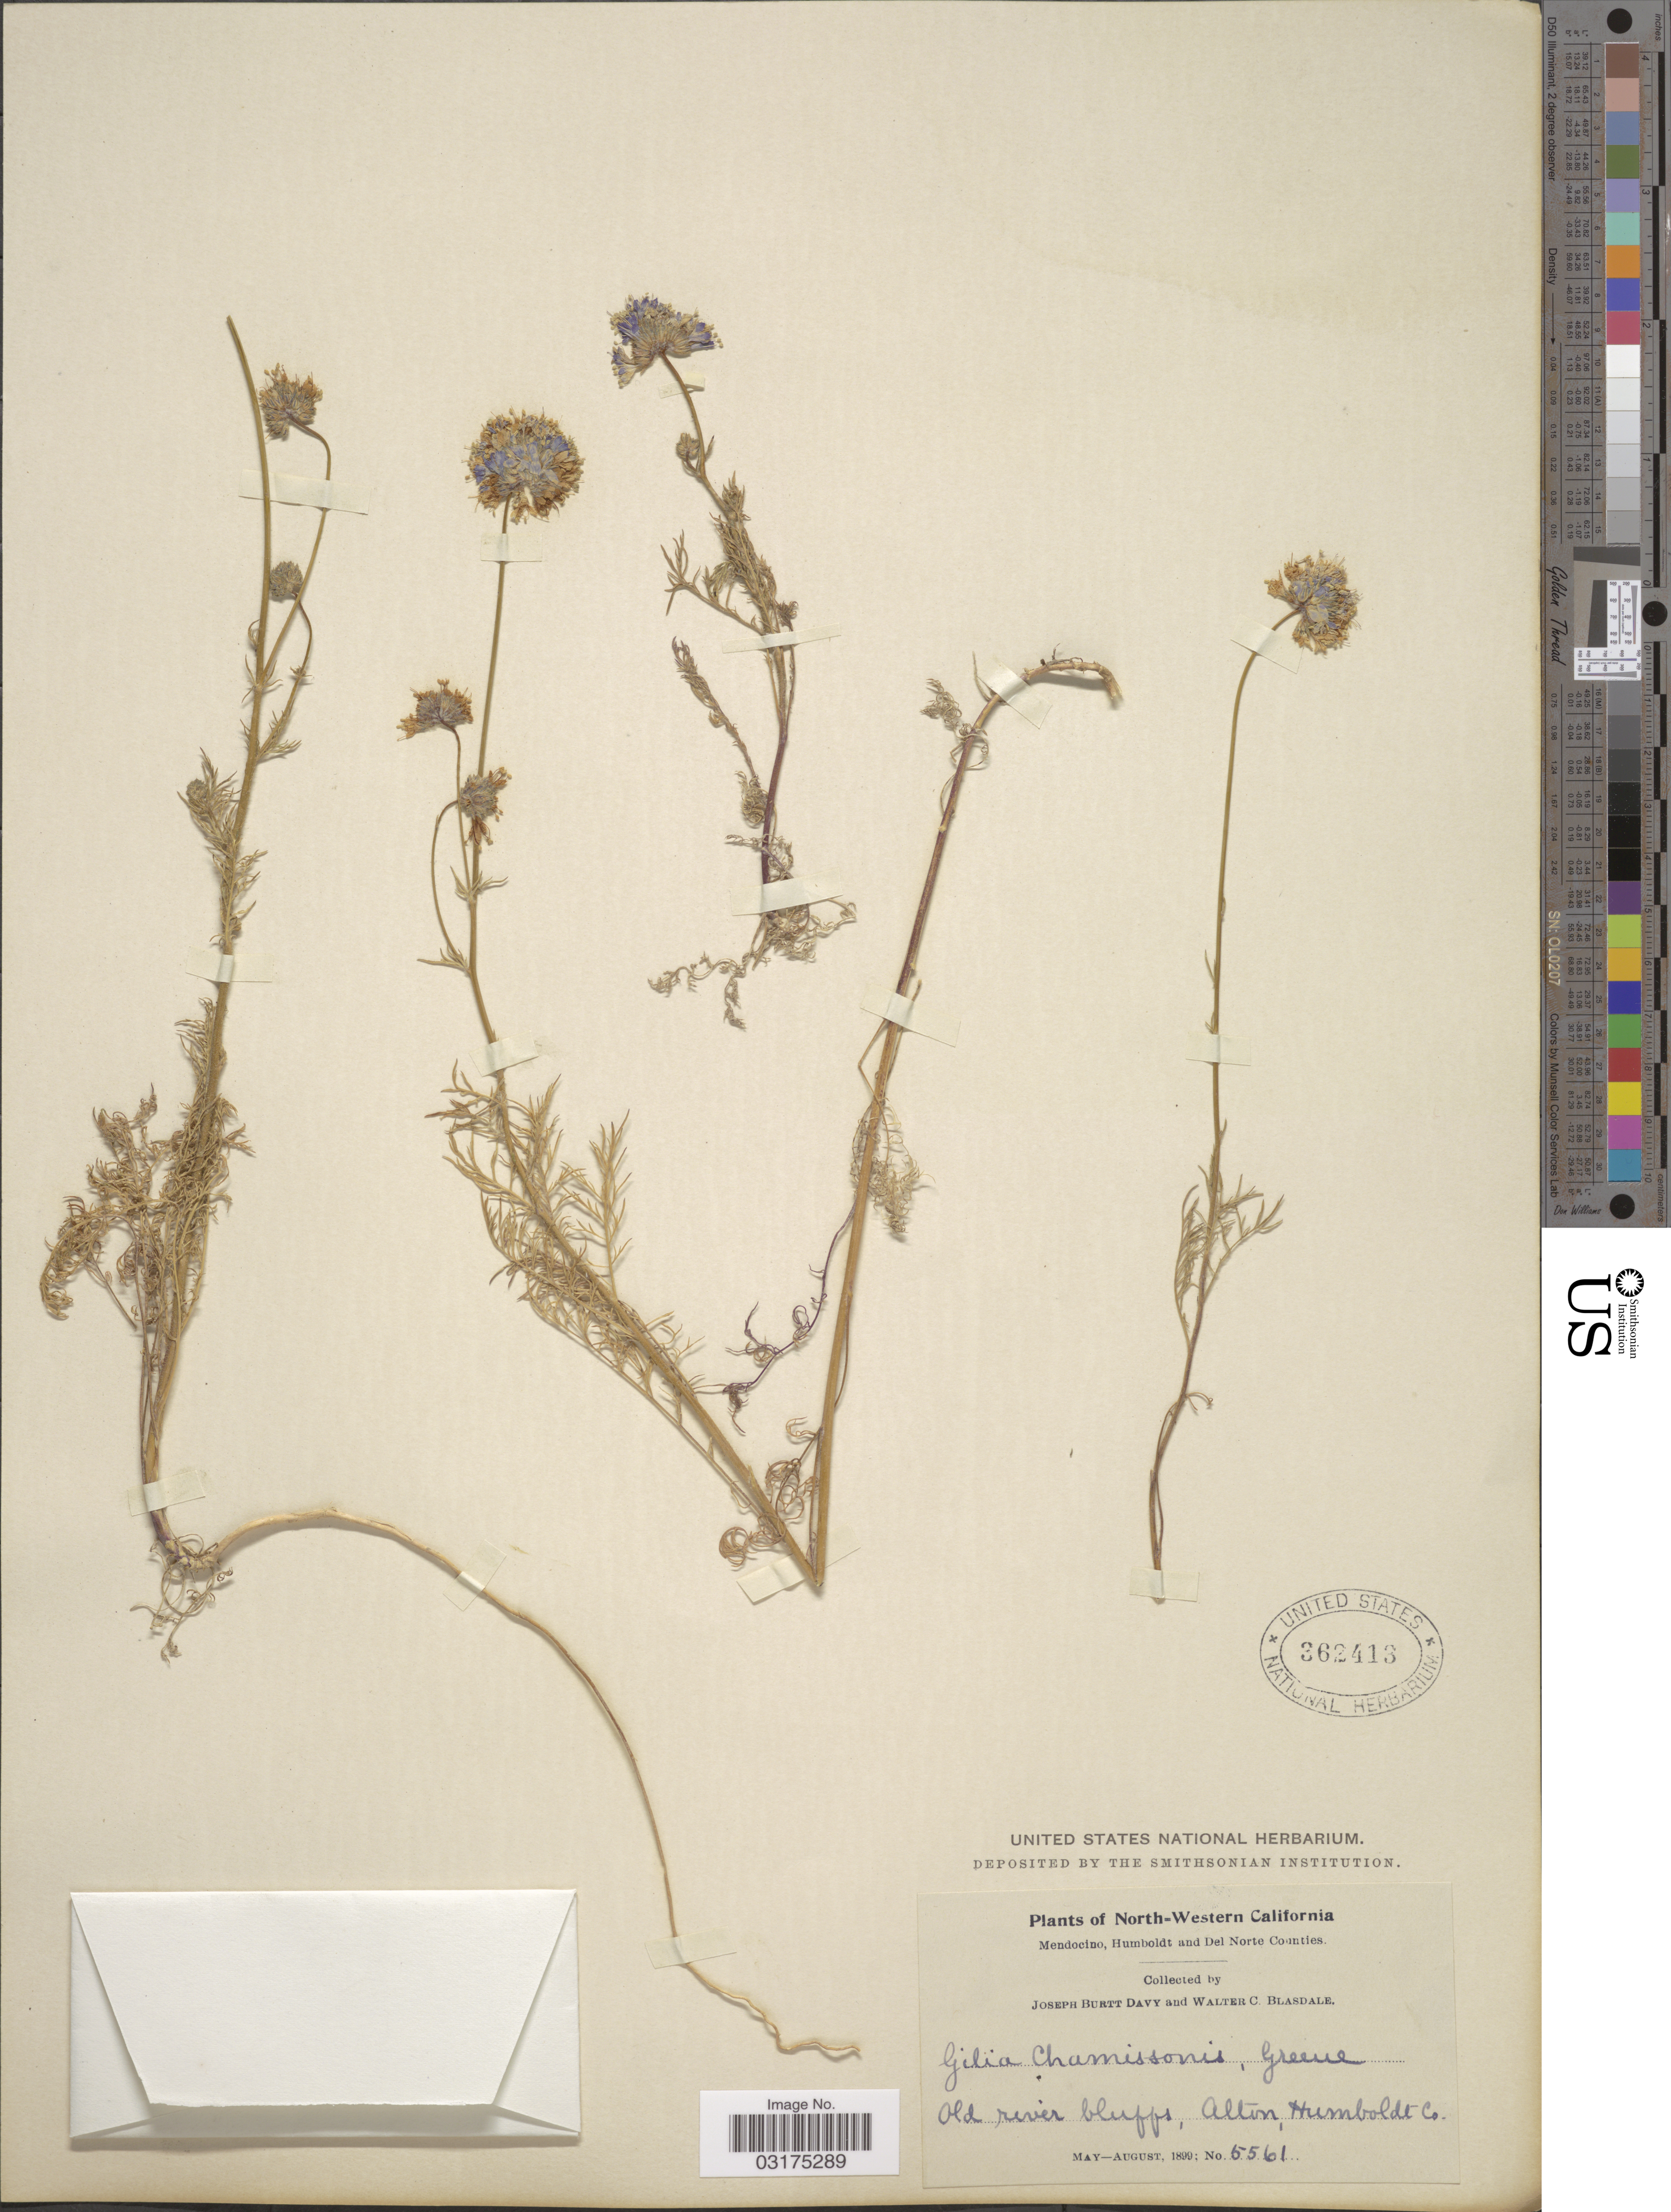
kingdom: Plantae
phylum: Tracheophyta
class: Magnoliopsida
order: Ericales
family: Polemoniaceae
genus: Gilia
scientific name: Gilia capitata subsp. chamissonis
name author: (Greene) V.E. Grant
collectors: J. Burtt Davy & W. Blasdale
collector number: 5561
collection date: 1899-05/1899-08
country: United States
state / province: California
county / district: Humboldt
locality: North-Western California, Old river bluffs, Alton Humboldt Co., Mendocino, Humboldt and Del Norte Counties.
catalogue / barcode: US 362413